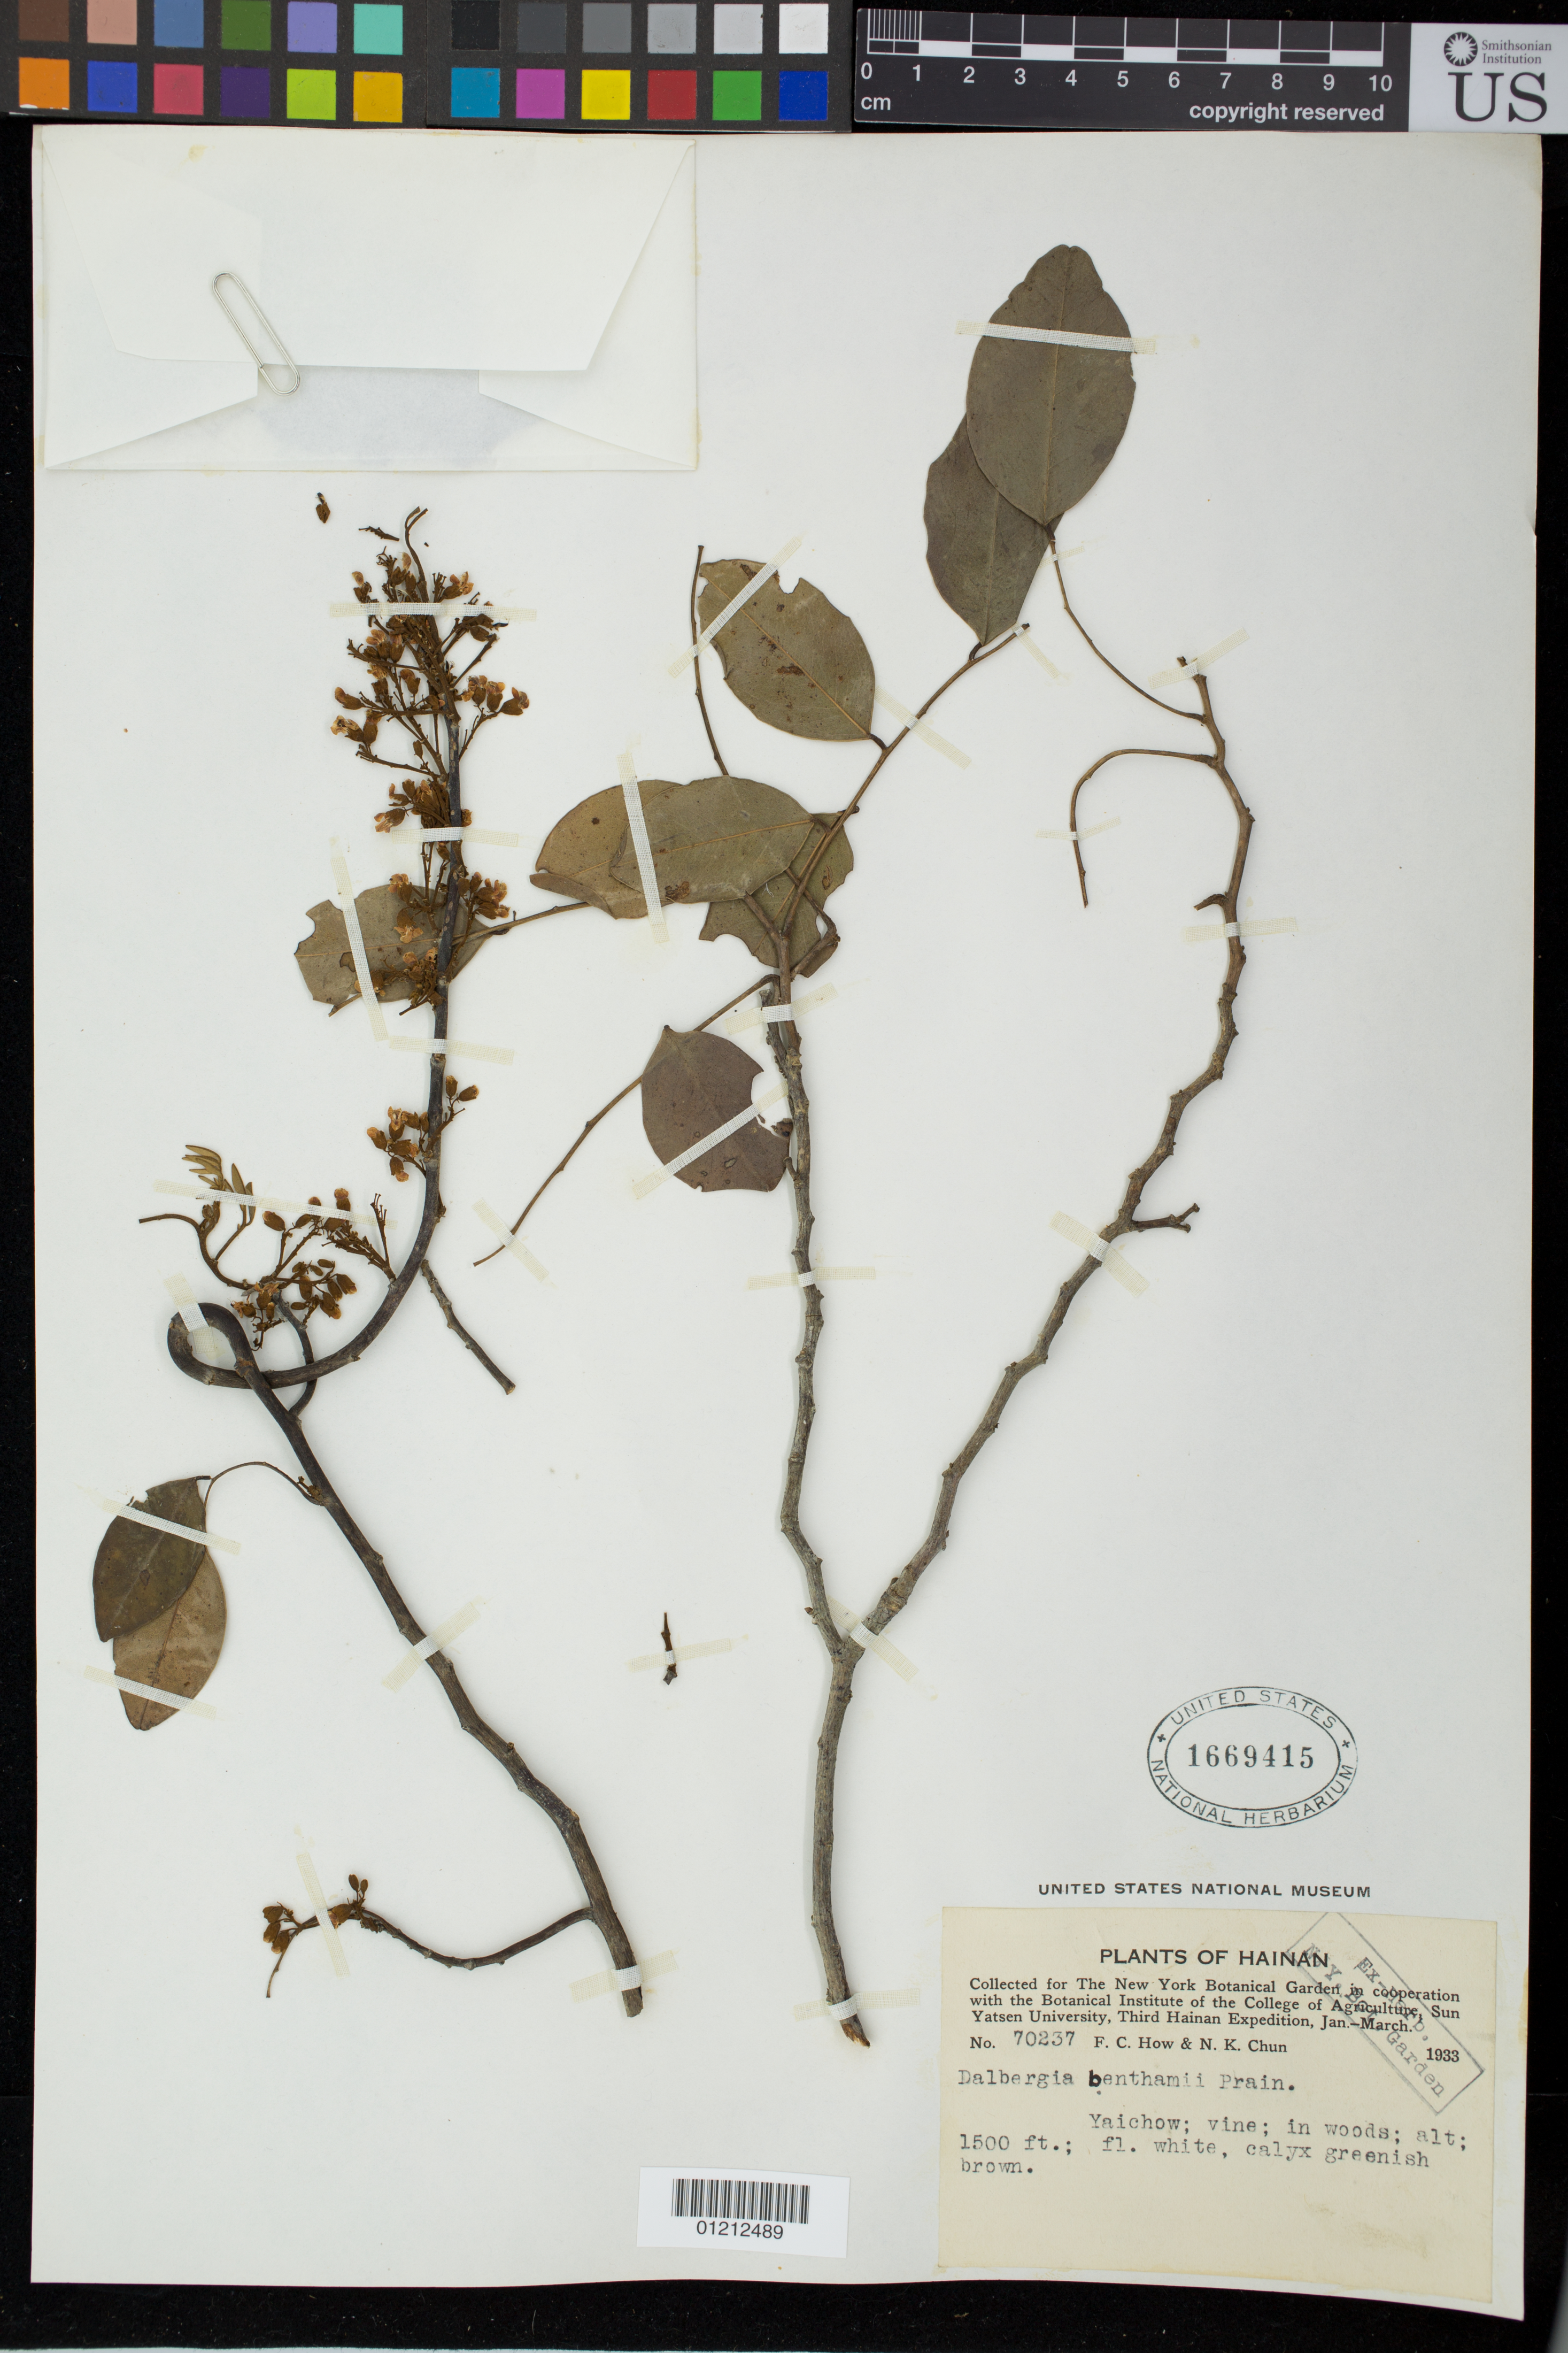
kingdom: Plantae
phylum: Tracheophyta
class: Magnoliopsida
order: Fabales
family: Fabaceae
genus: Dalbergia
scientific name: Dalbergia benthamii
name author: Prain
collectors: F. C. How & N. K. Chun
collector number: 70237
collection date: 1933-01/1933-03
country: China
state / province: Hainan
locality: Yaichow; in woods.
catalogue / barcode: US 1669415